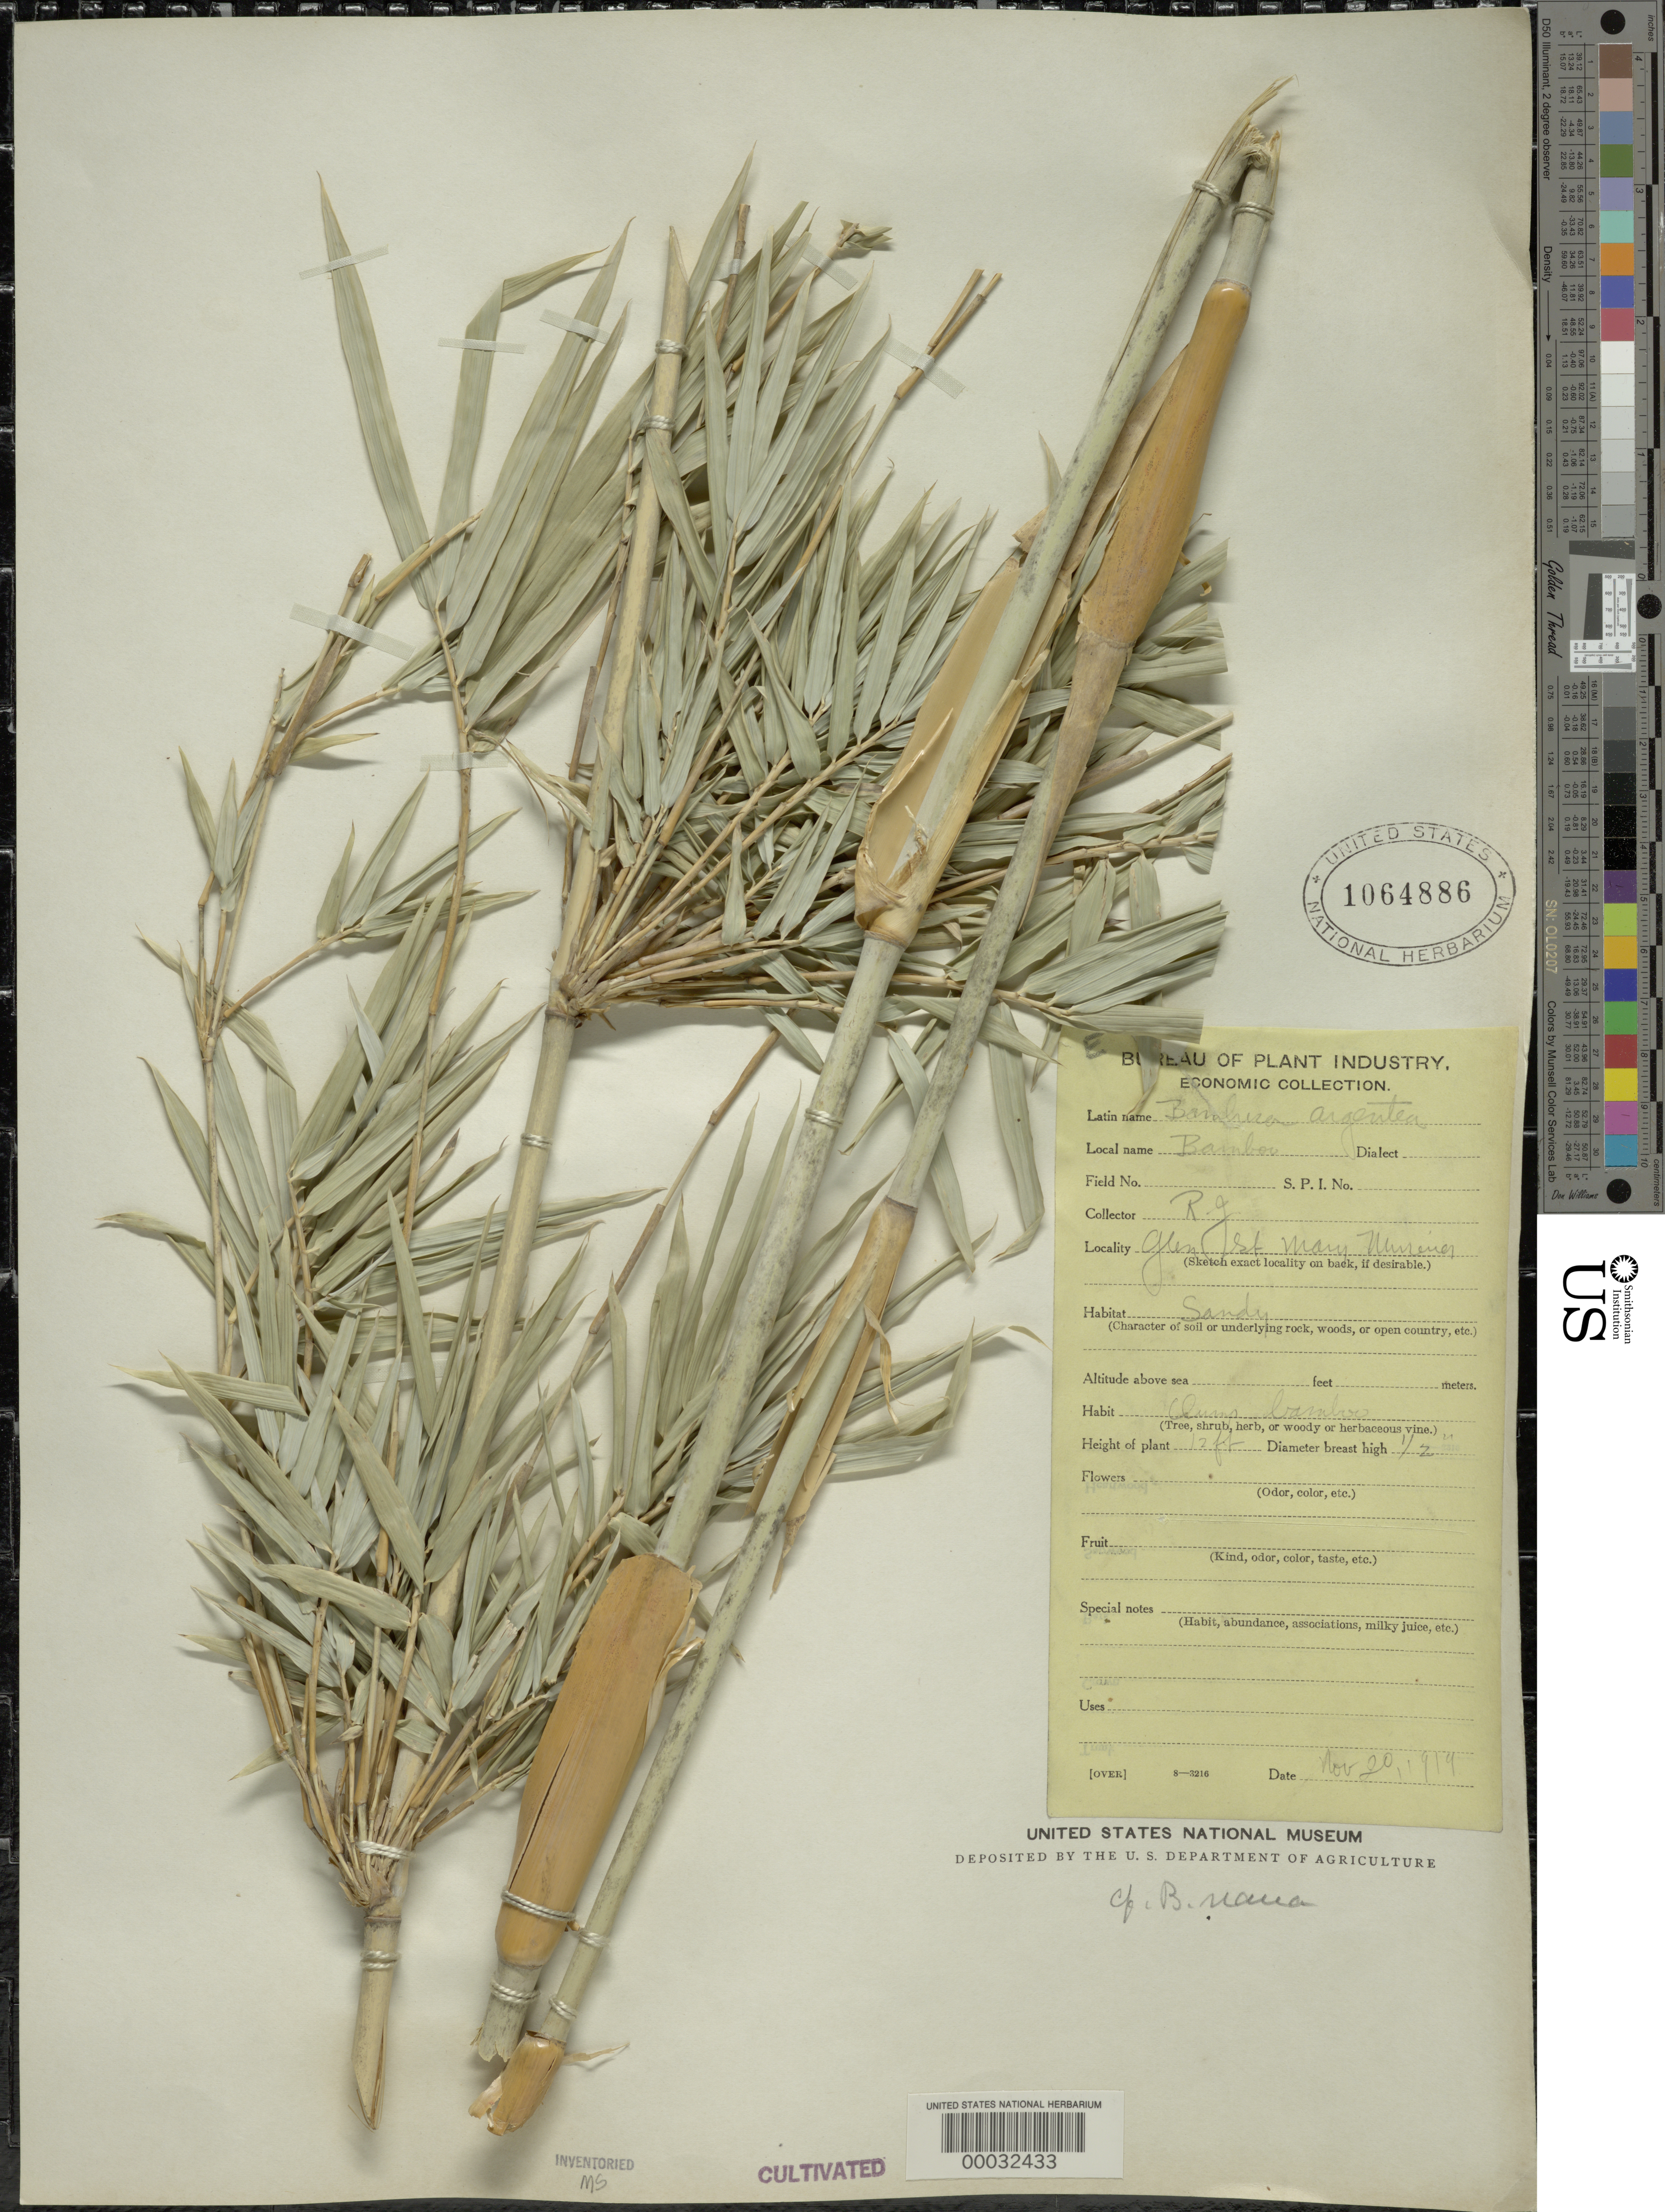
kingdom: Plantae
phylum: Tracheophyta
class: Liliopsida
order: Poales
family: Poaceae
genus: Bambusa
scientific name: Bambusa multiplex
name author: (Lour.) Raeusch. ex Schult. & Schult. f.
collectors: R. Jones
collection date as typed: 20 Nov 1919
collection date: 1919-11-20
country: United States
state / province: Florida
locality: Glen st. mary nurseries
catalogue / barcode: US 1064886